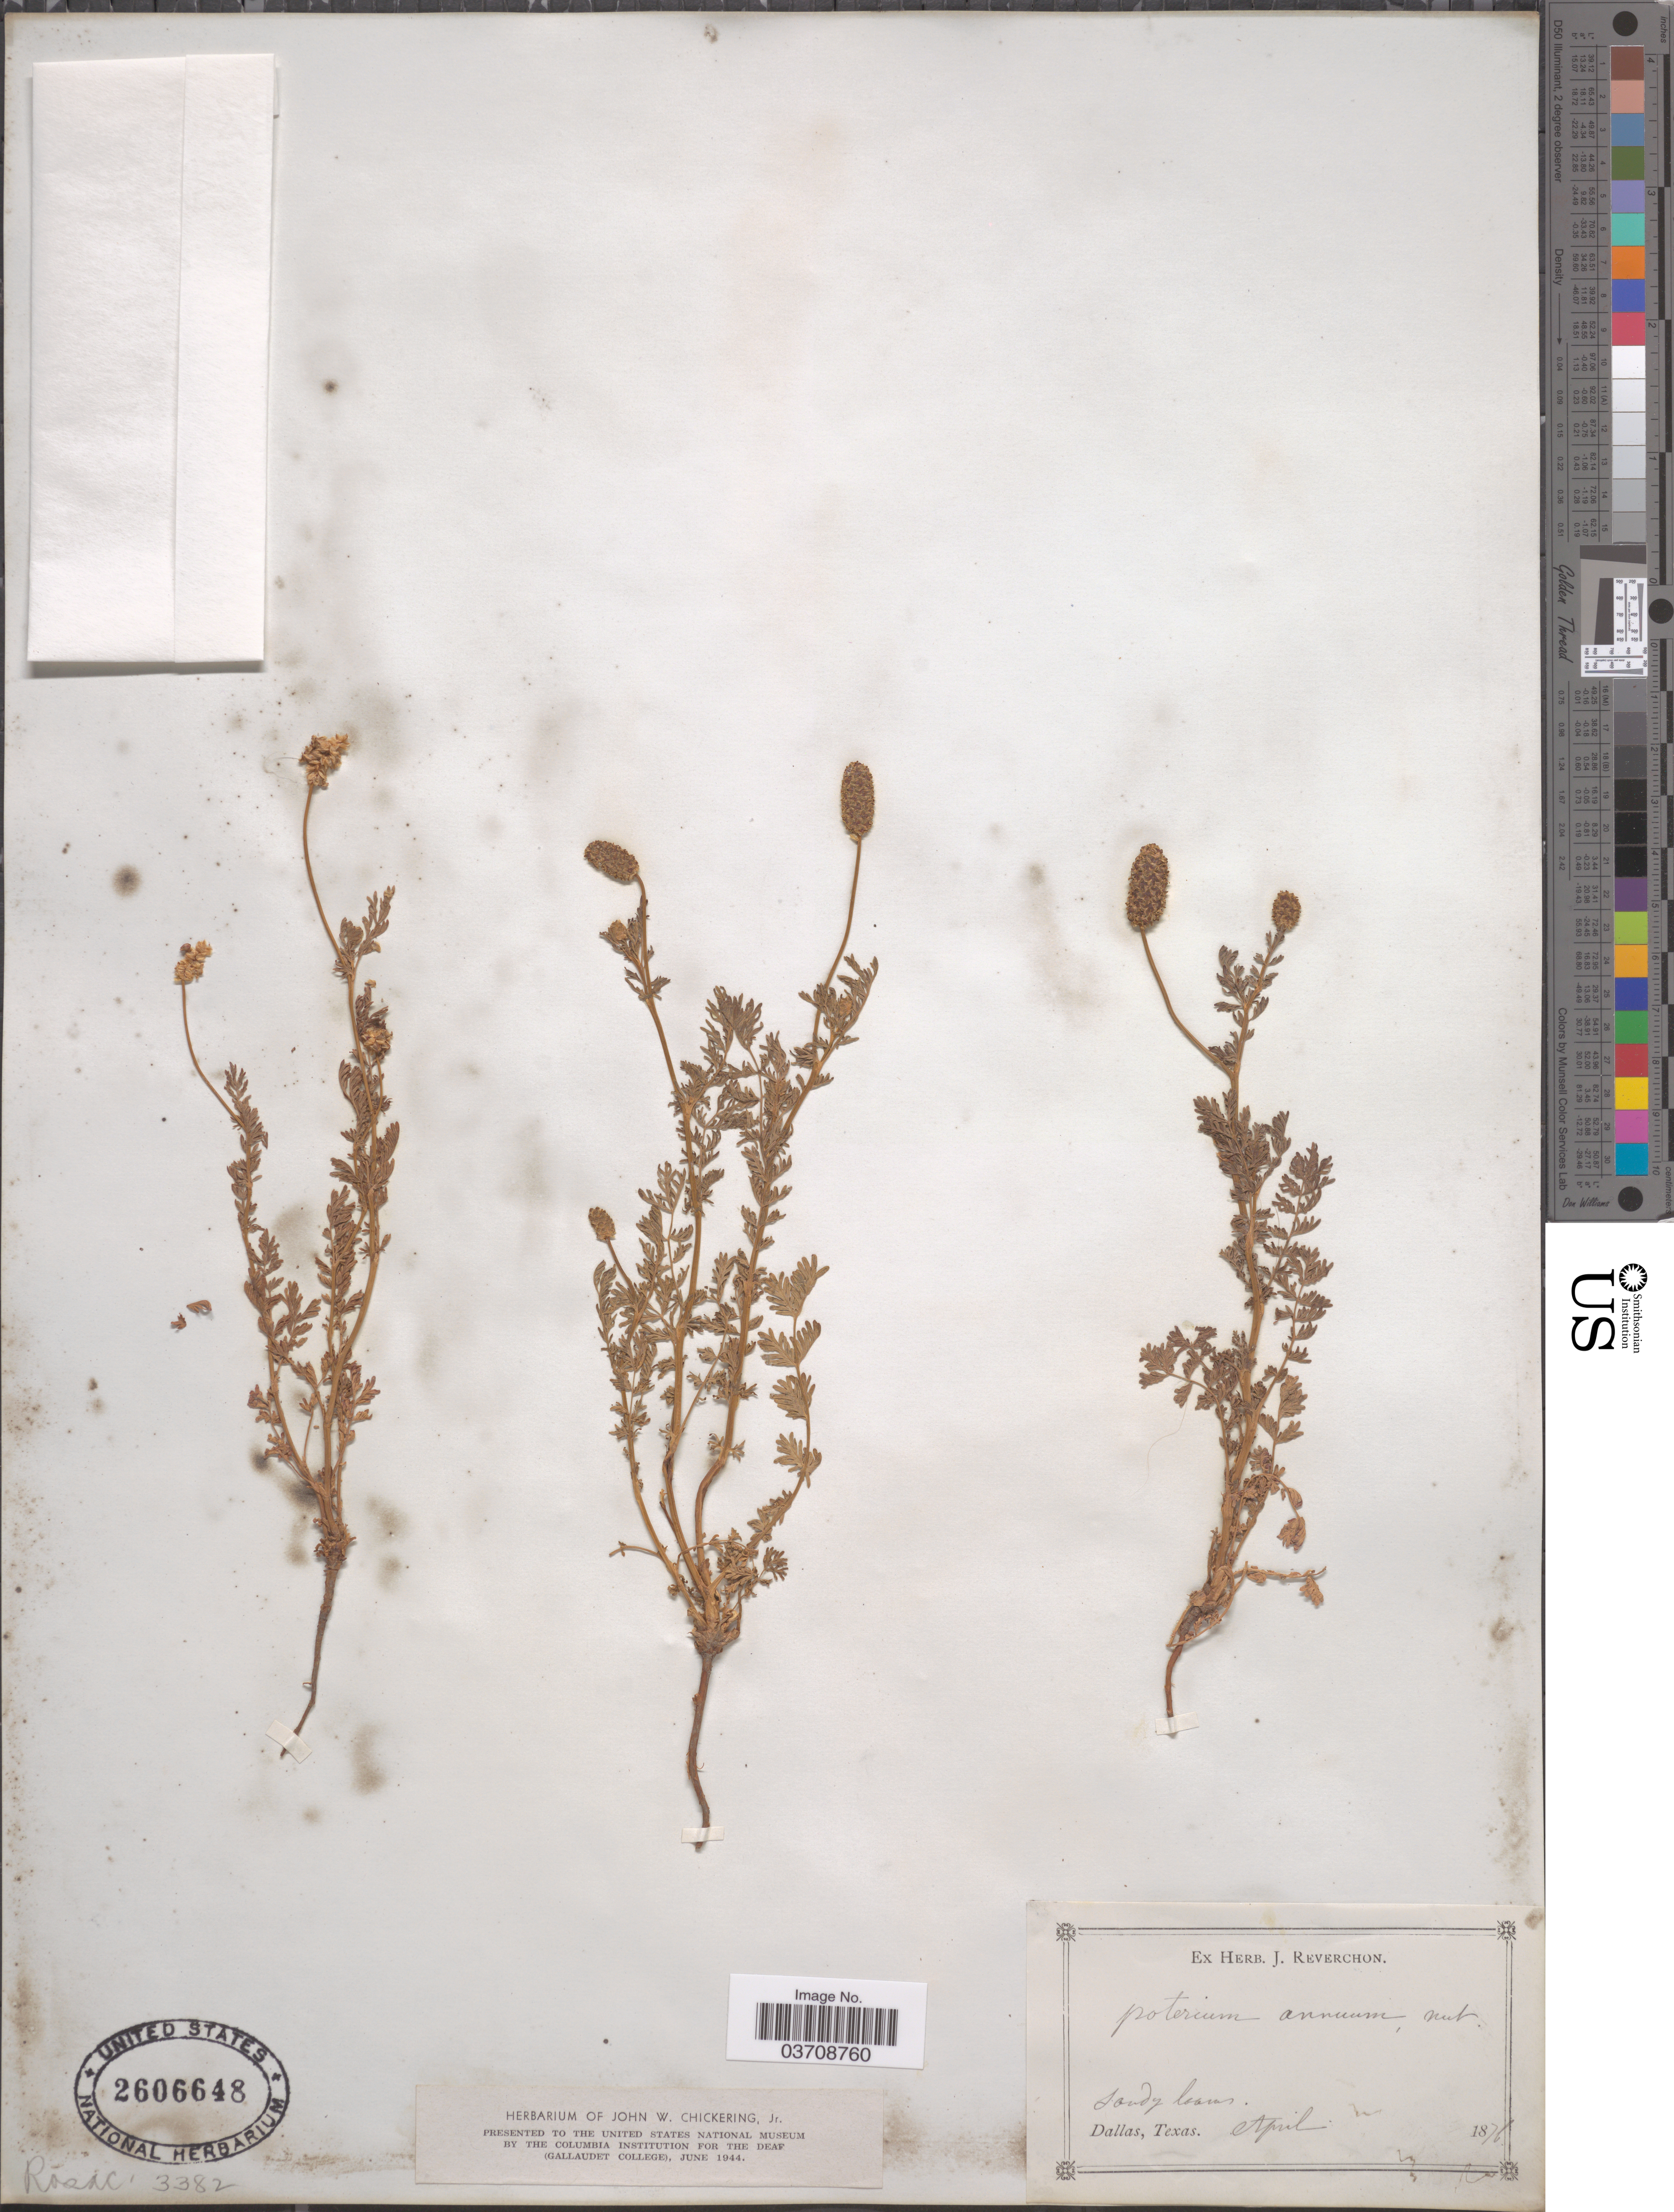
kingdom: Plantae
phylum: Tracheophyta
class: Magnoliopsida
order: Rosales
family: Rosaceae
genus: Sanguisorba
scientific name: Sanguisorba annua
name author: (Nutt. ex Hook.) Torr. & A. Gray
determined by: Strong, Mark T., (BOT), Smithsonian Institution - National Museum of Natural History (UNITED STATES)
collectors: ex herb. J. Reverchon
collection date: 1876-04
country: United States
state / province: Texas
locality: Dallas.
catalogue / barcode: US 2606648